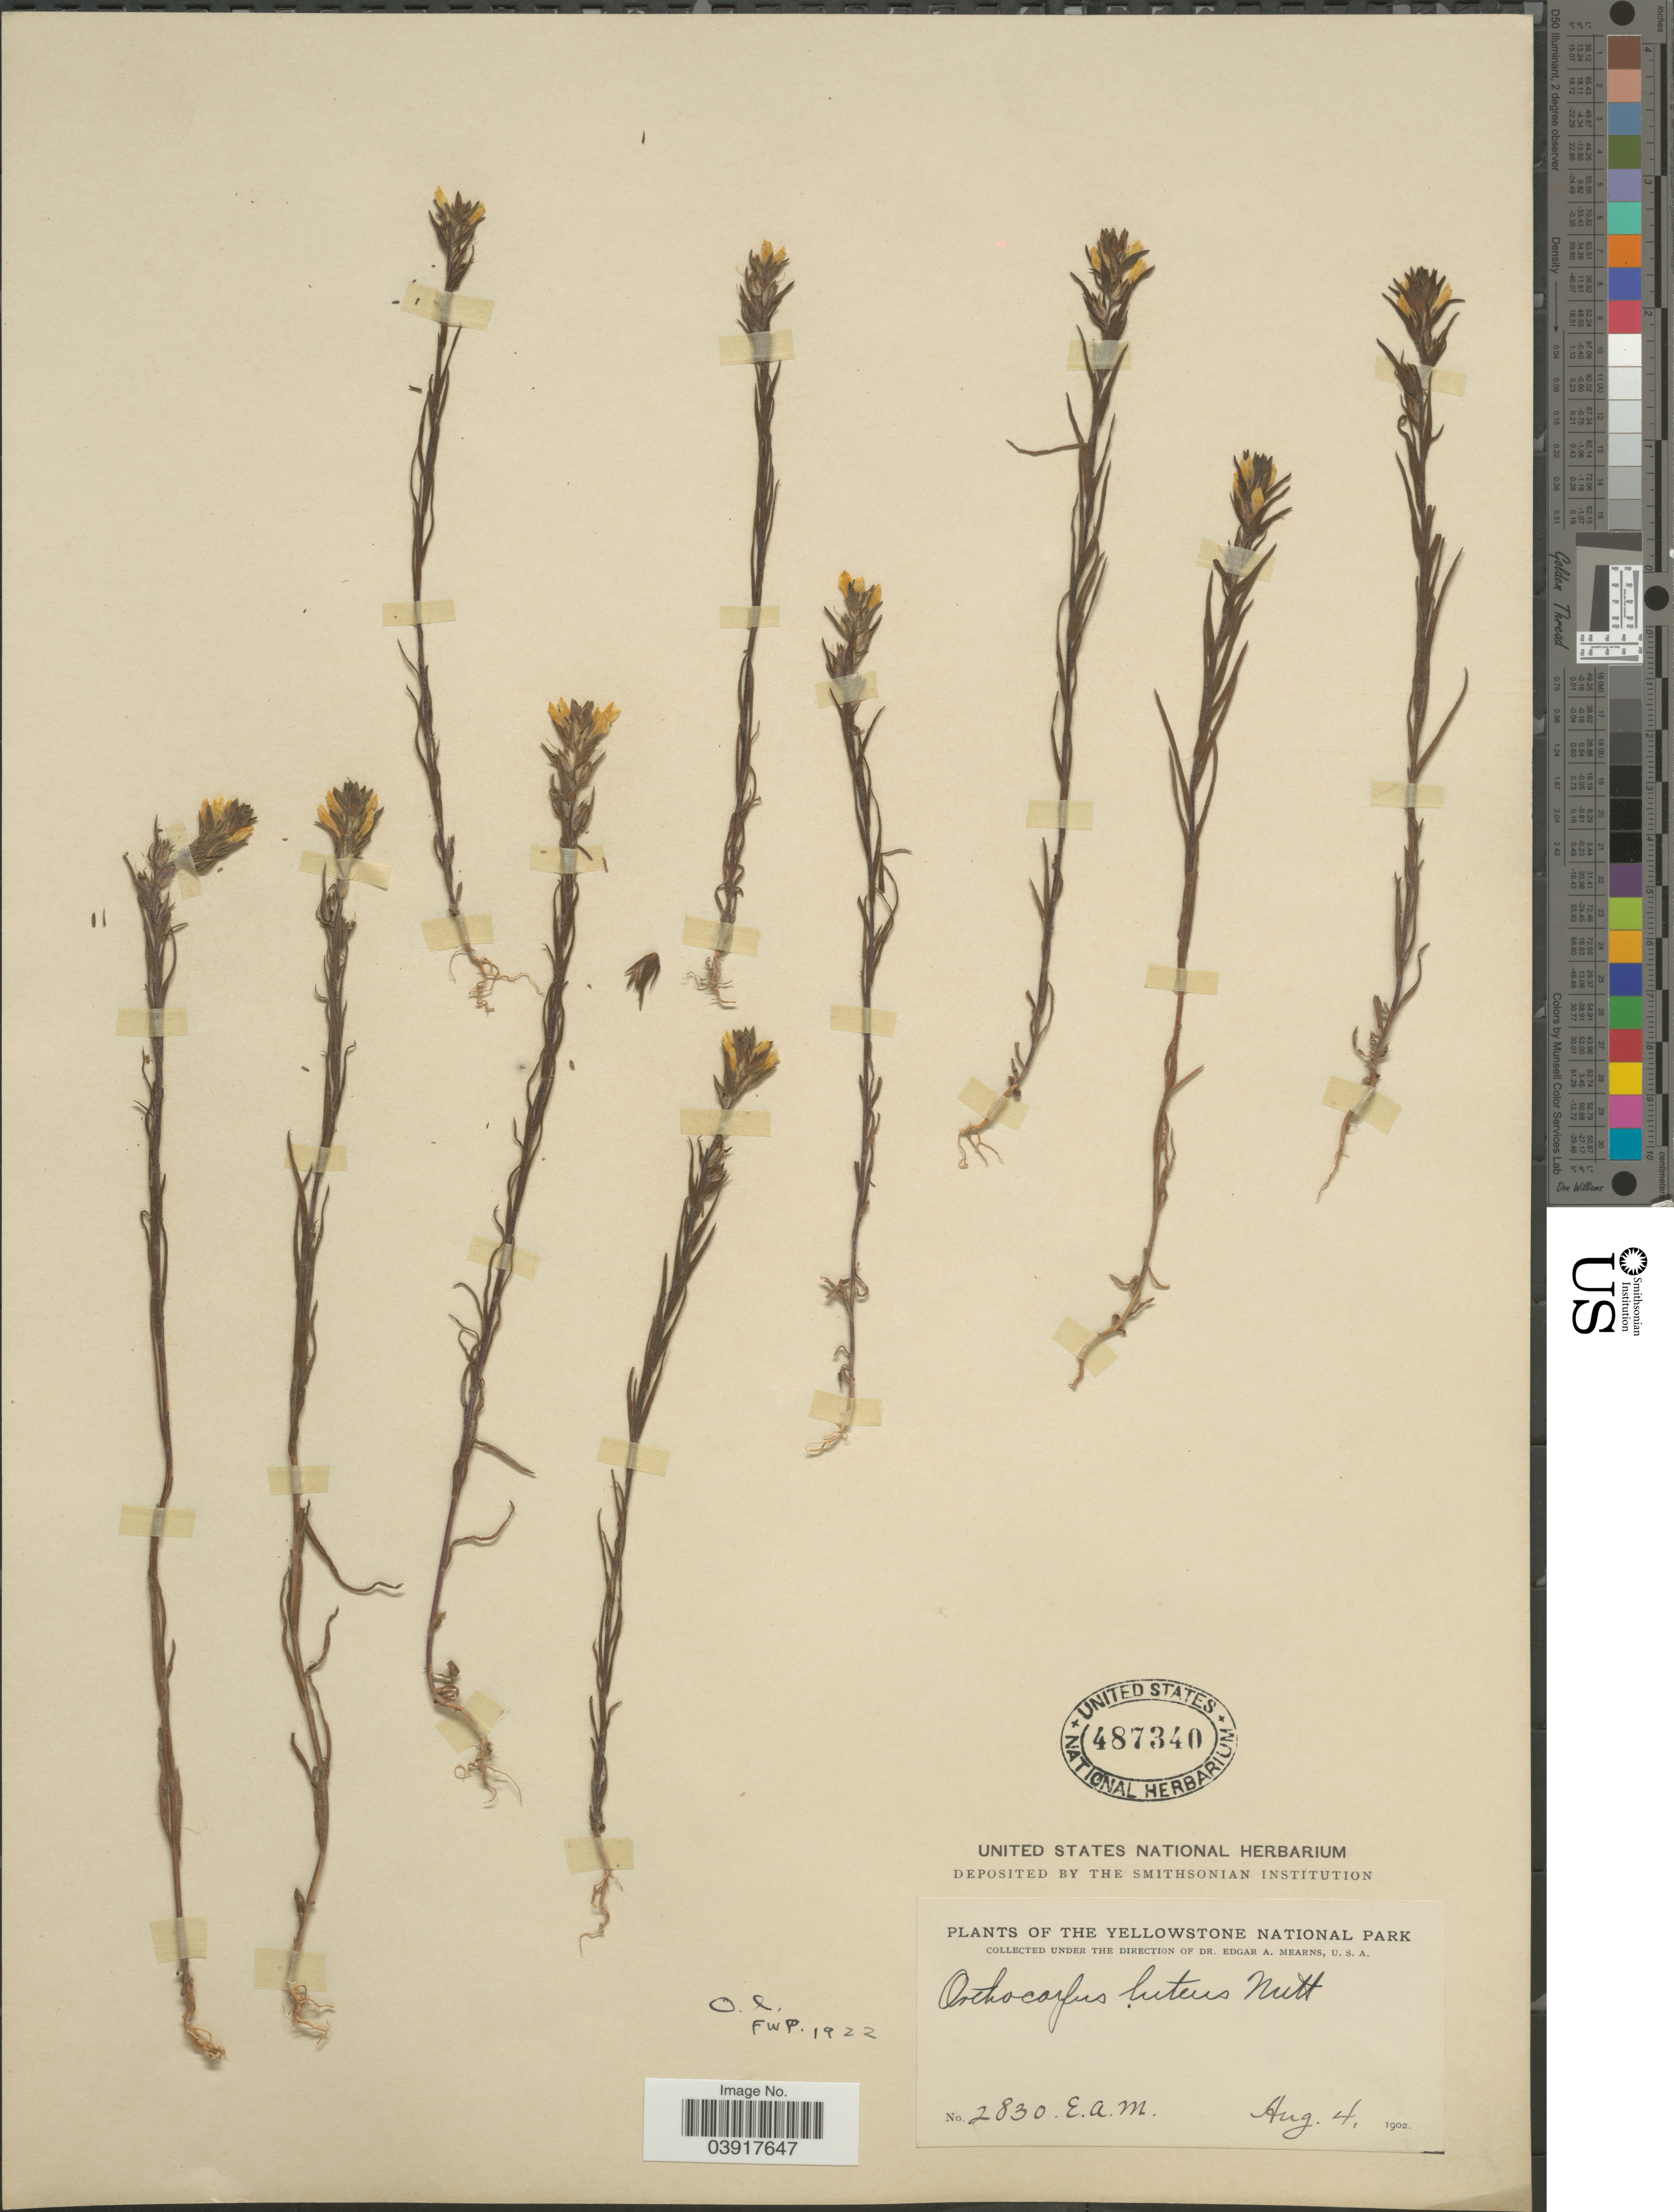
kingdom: Plantae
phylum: Tracheophyta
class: Magnoliopsida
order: Lamiales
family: Orobanchaceae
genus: Orthocarpus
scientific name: Orthocarpus luteus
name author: Nutt.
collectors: E. A. Mearns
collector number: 2830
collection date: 1902-08-04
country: United States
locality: The Yellowstone National Park.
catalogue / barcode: US 487340